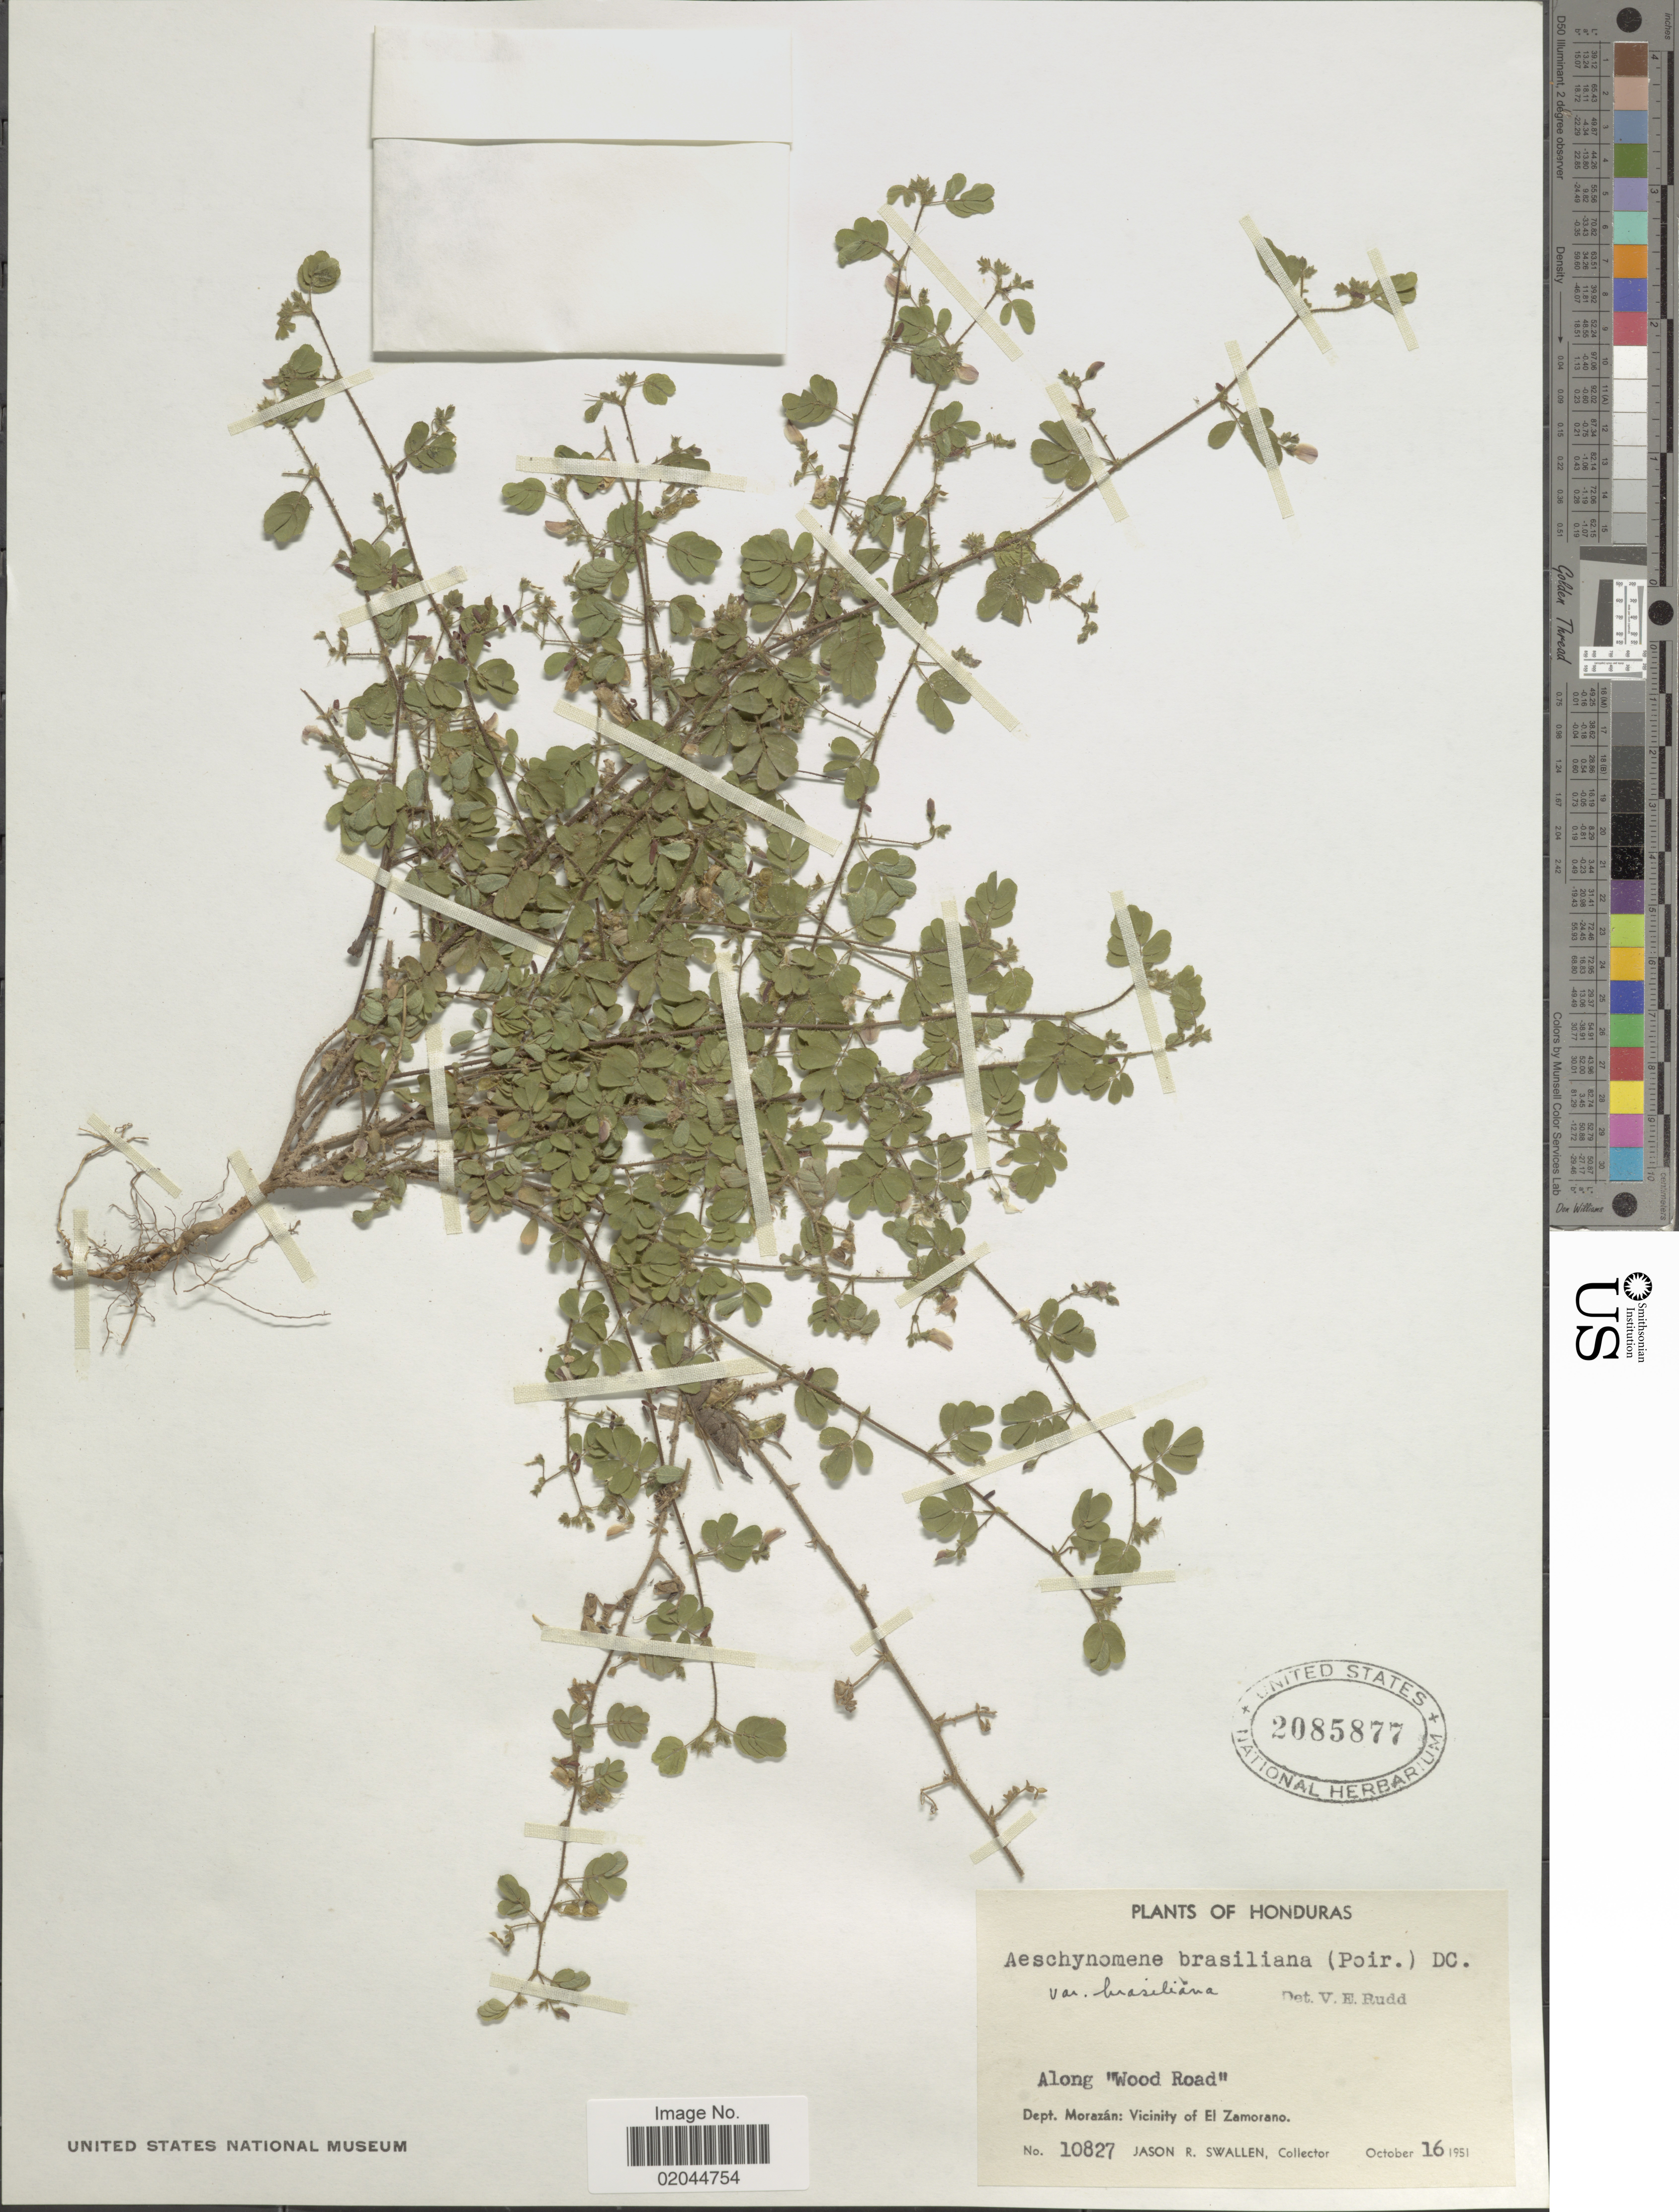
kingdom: Plantae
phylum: Tracheophyta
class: Magnoliopsida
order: Fabales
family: Fabaceae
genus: Aeschynomene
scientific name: Aeschynomene brasiliana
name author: (Poir.) DC.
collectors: J. R. Swallen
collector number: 10827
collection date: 1951-10-16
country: Honduras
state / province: Fco. Morazán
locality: Along Wood Road, Vicinity of El Zamorano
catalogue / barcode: US 2085877